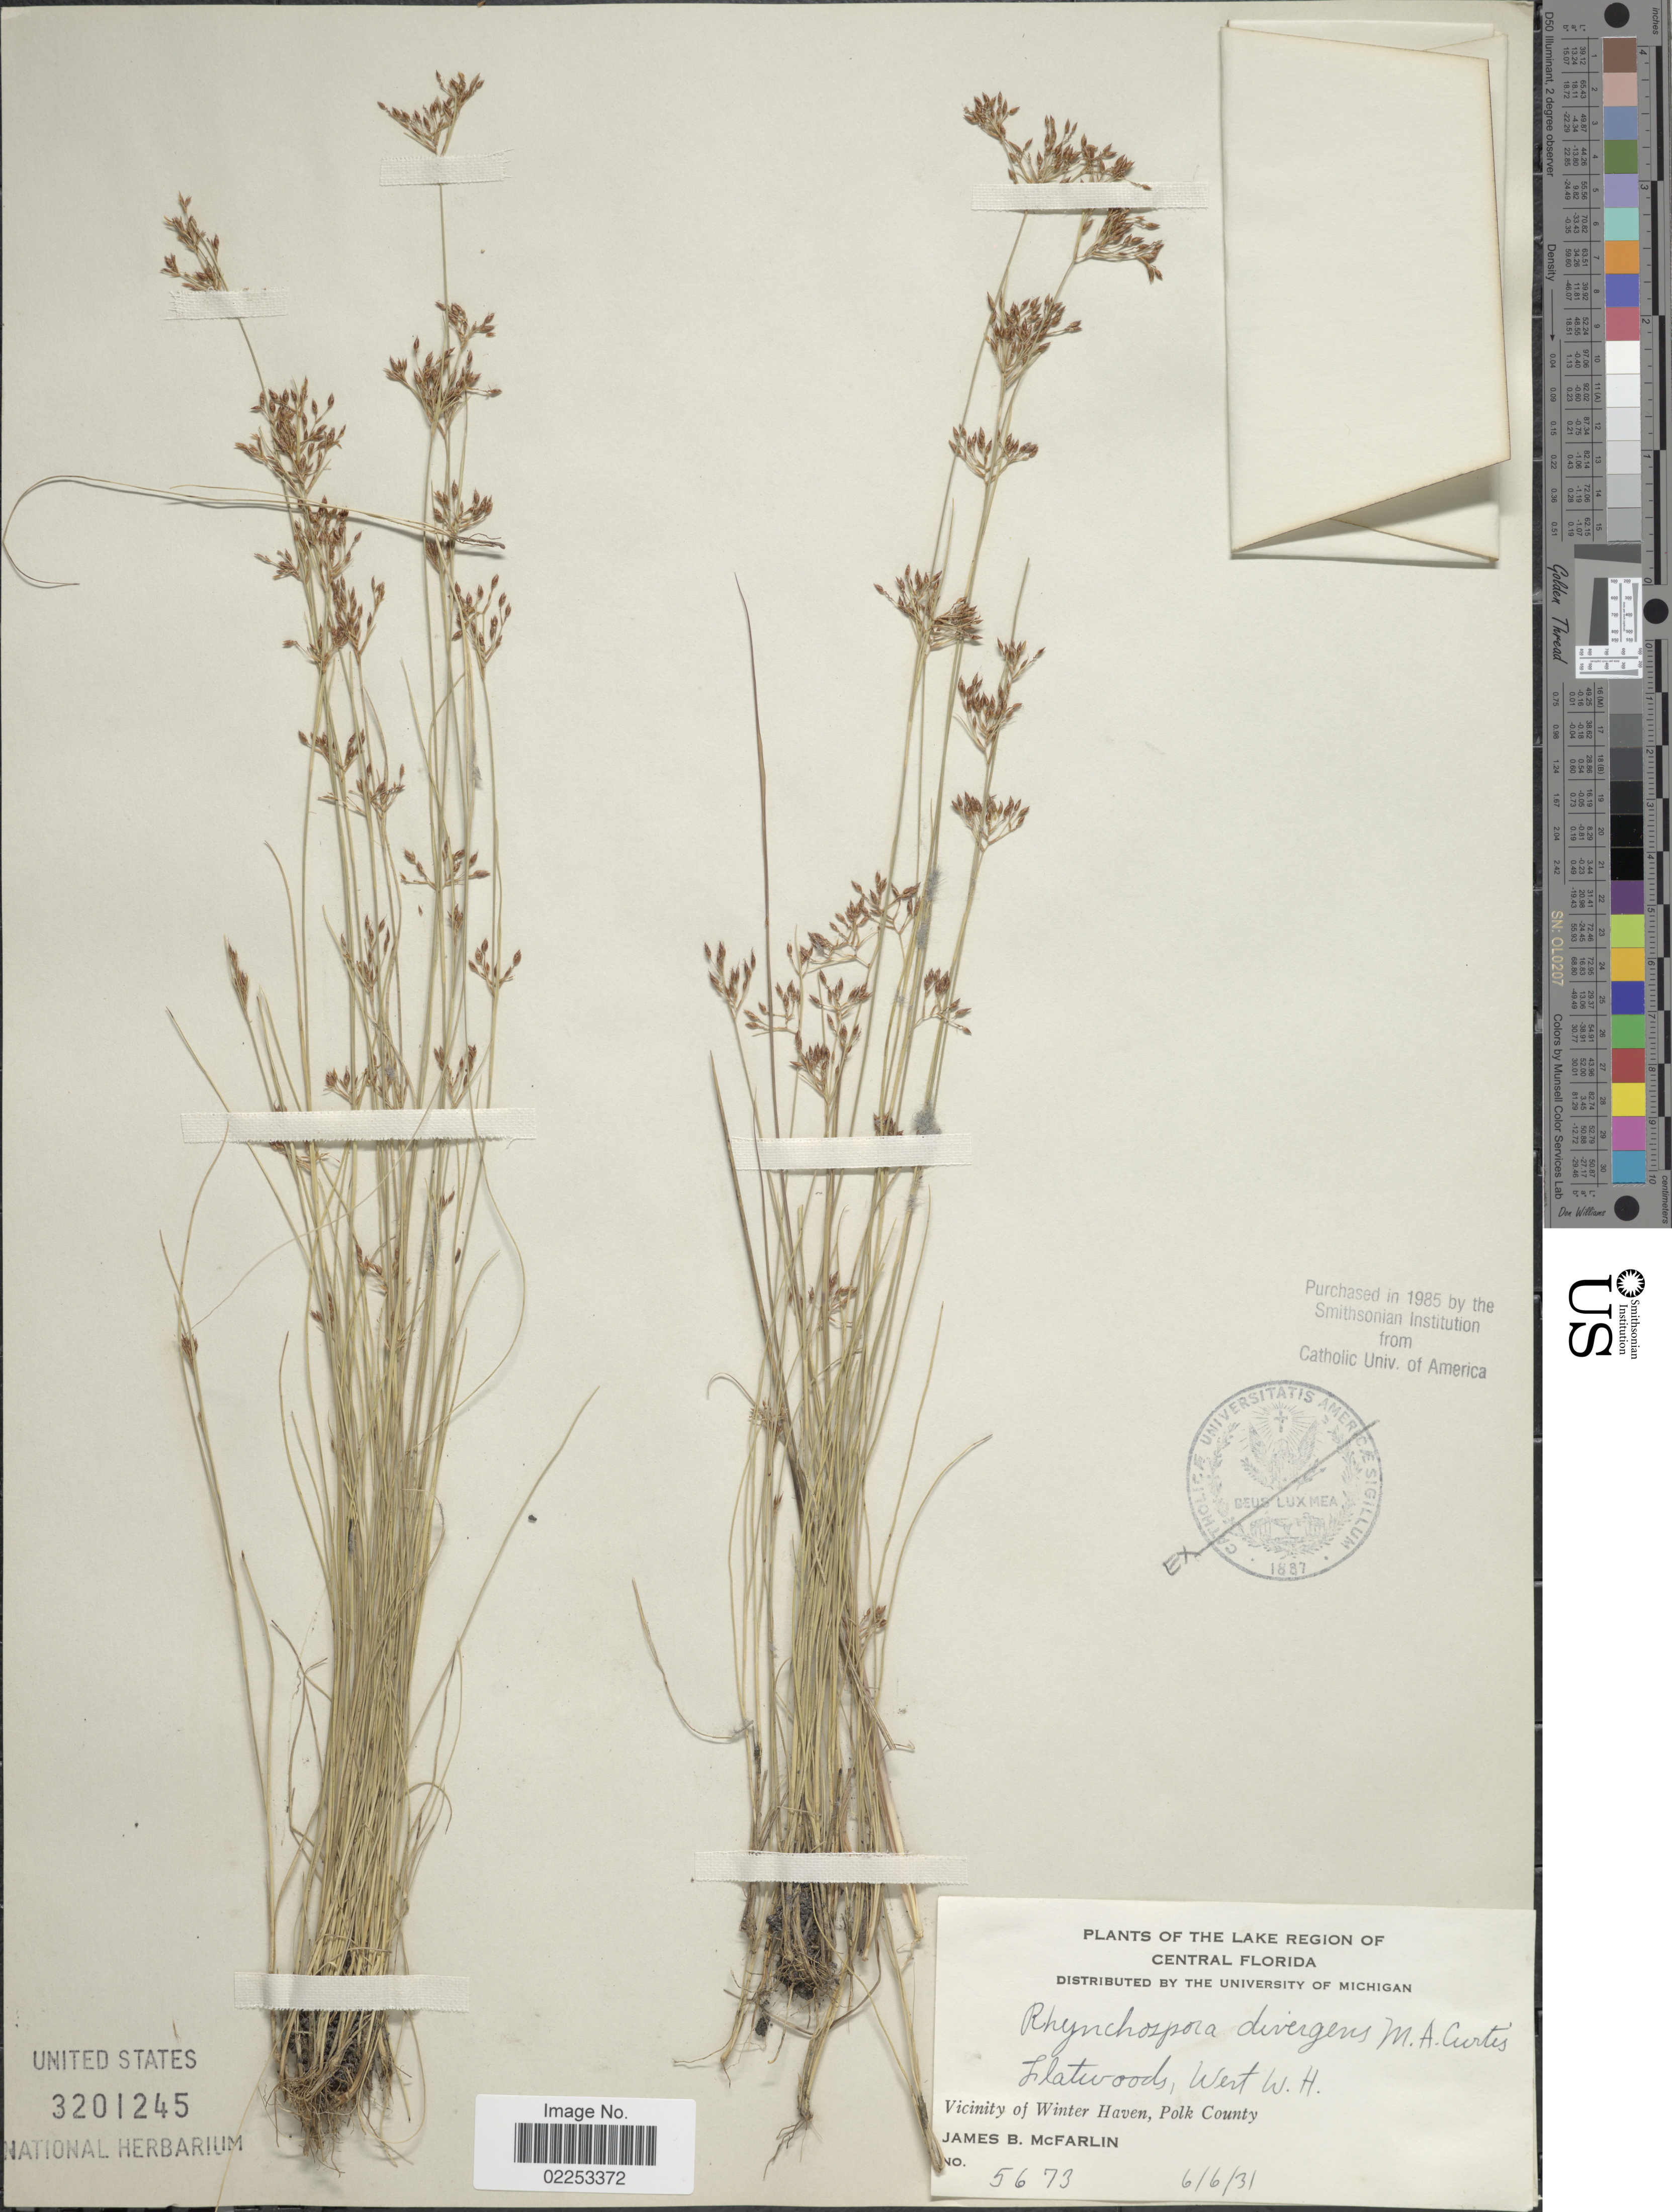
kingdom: Plantae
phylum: Tracheophyta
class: Liliopsida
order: Poales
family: Cyperaceae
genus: Rhynchospora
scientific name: Rhynchospora divergens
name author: Chapm. ex M.A. Curtis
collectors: J. McFarlin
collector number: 5673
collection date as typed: Transcribed d/m/y: 6/6/31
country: United States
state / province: Florida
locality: The Lake Region of Central Florida, Flatwoods, West W. H. , Vicinity of Winter Haven, Polk County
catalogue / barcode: US 3201245